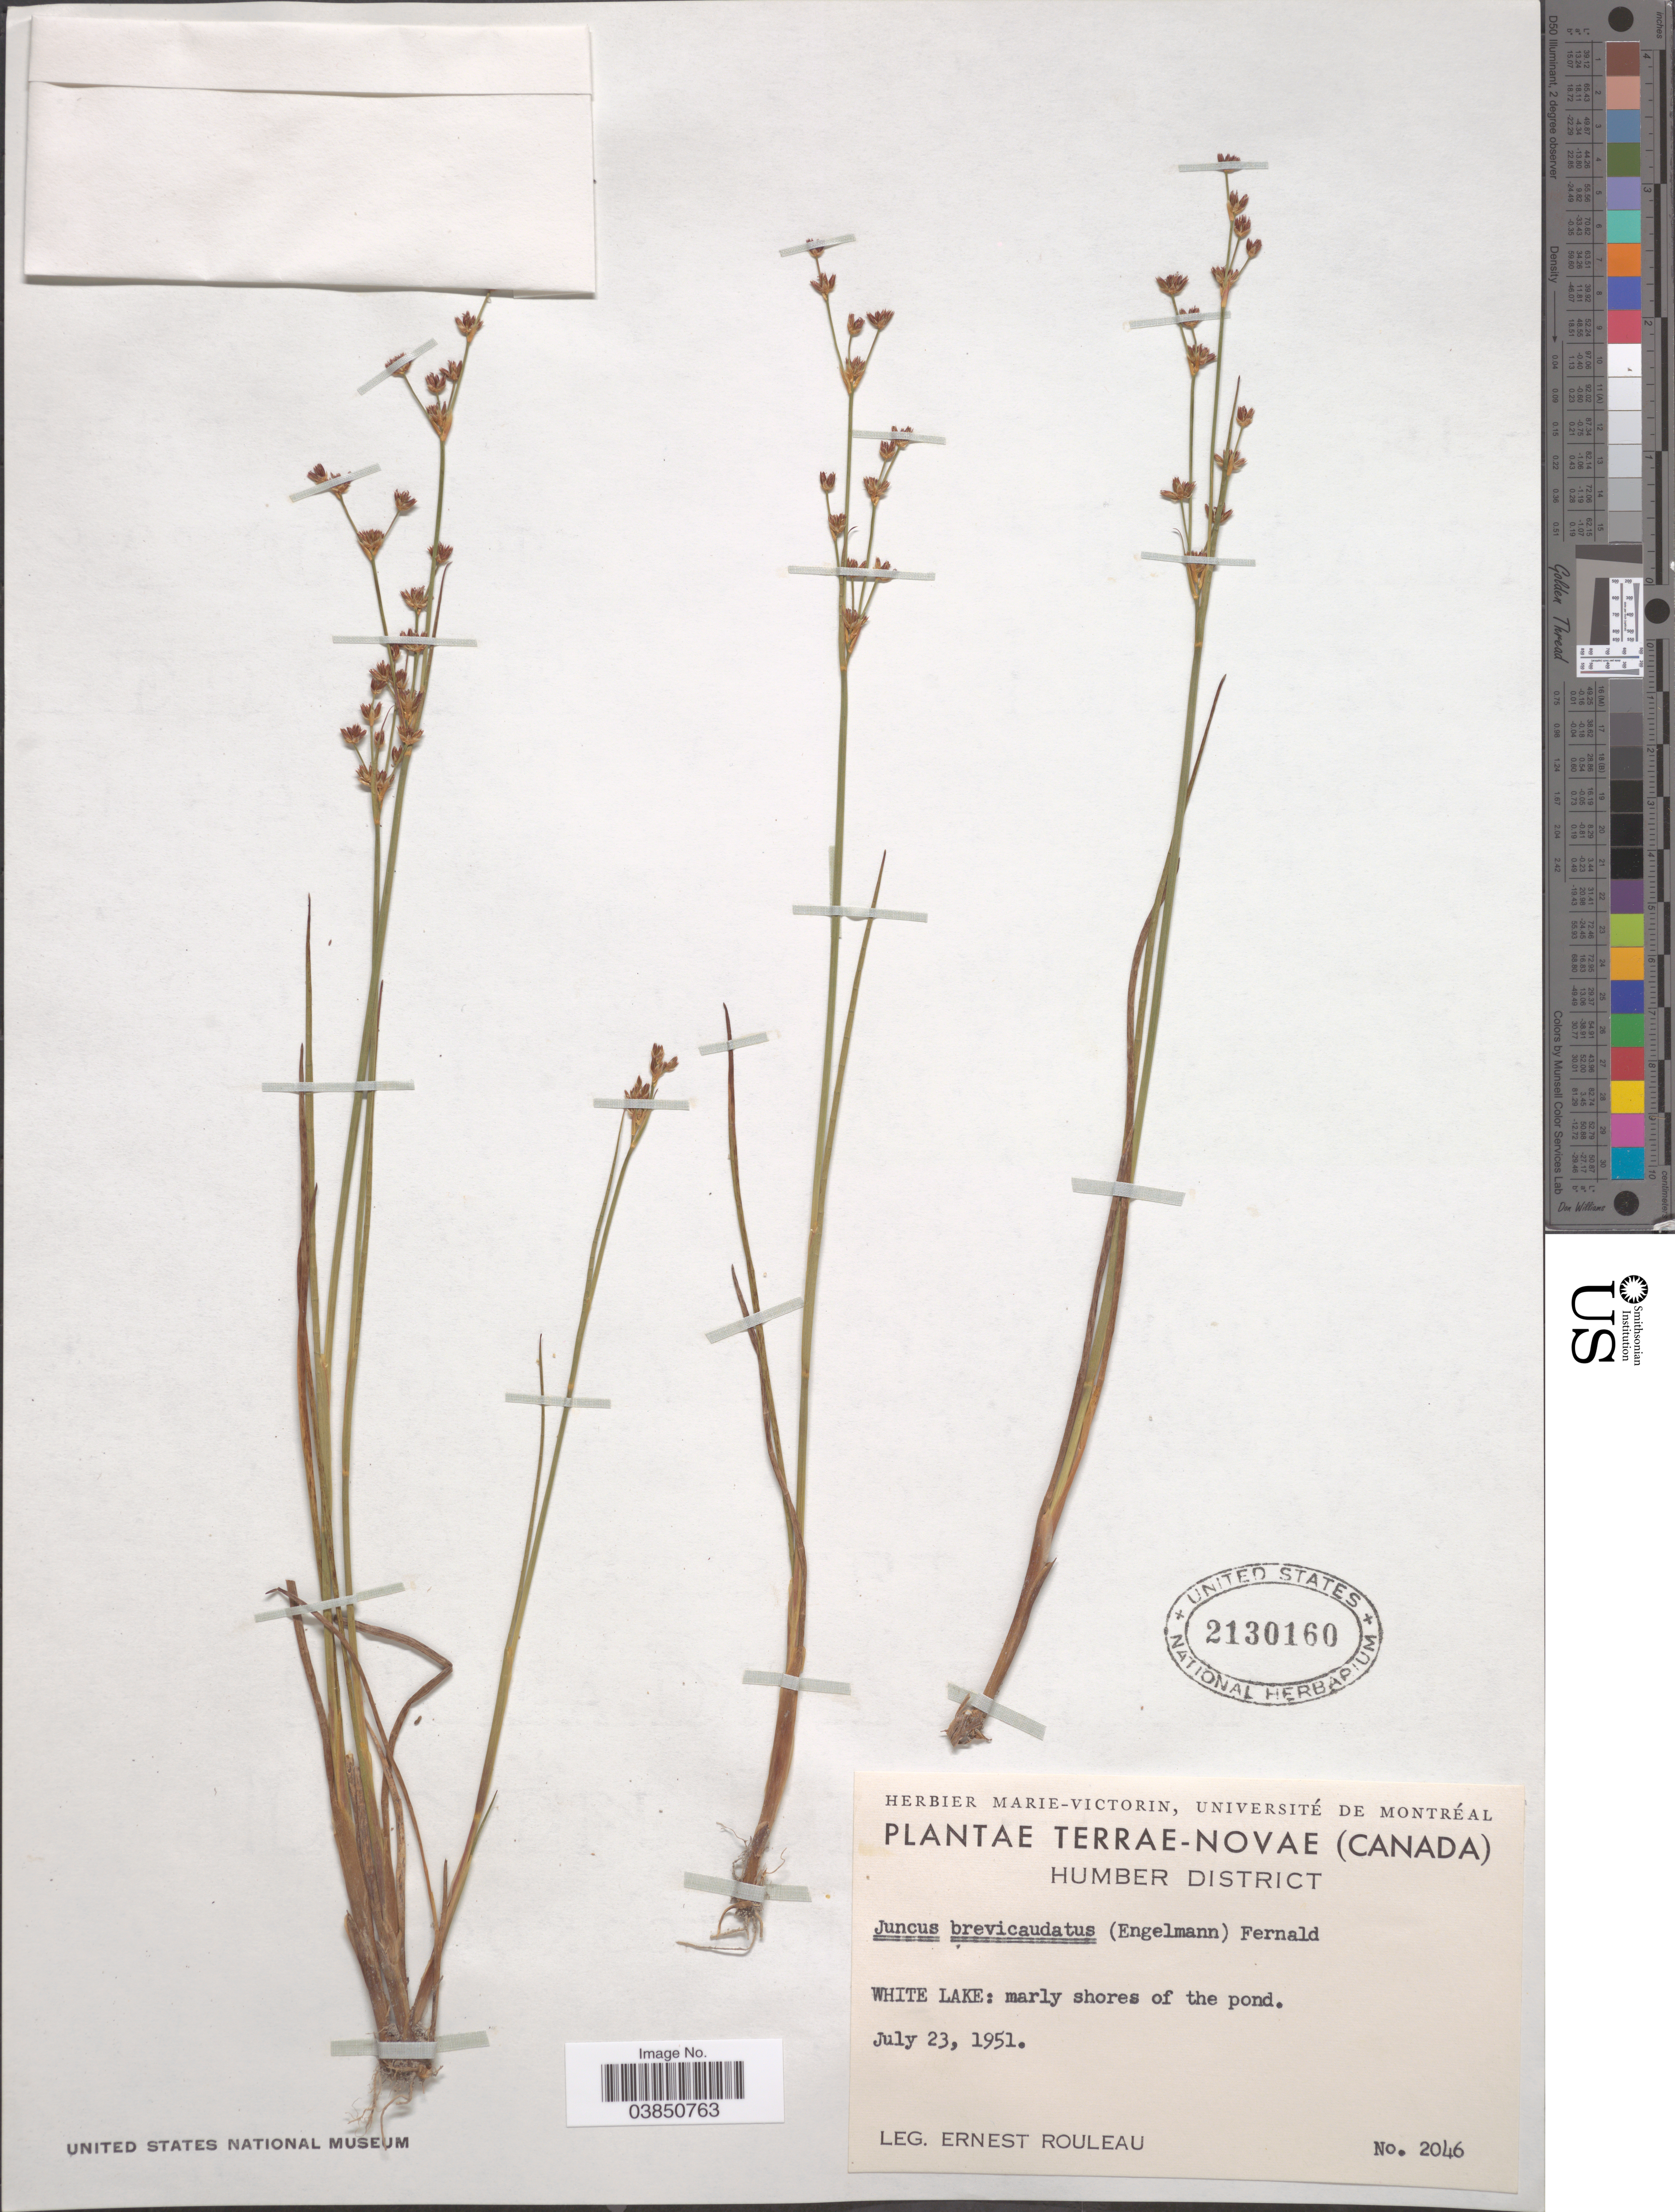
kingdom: Plantae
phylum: Tracheophyta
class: Liliopsida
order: Poales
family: Juncaceae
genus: Juncus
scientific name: Juncus brevicaudatus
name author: (Engelm.) Fernald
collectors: J. Rouleau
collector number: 2046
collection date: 1951-07-23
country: Canada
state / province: Newfoundland and Labrador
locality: Terrae-novae. Humber District. White Lake.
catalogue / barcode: US 2130160